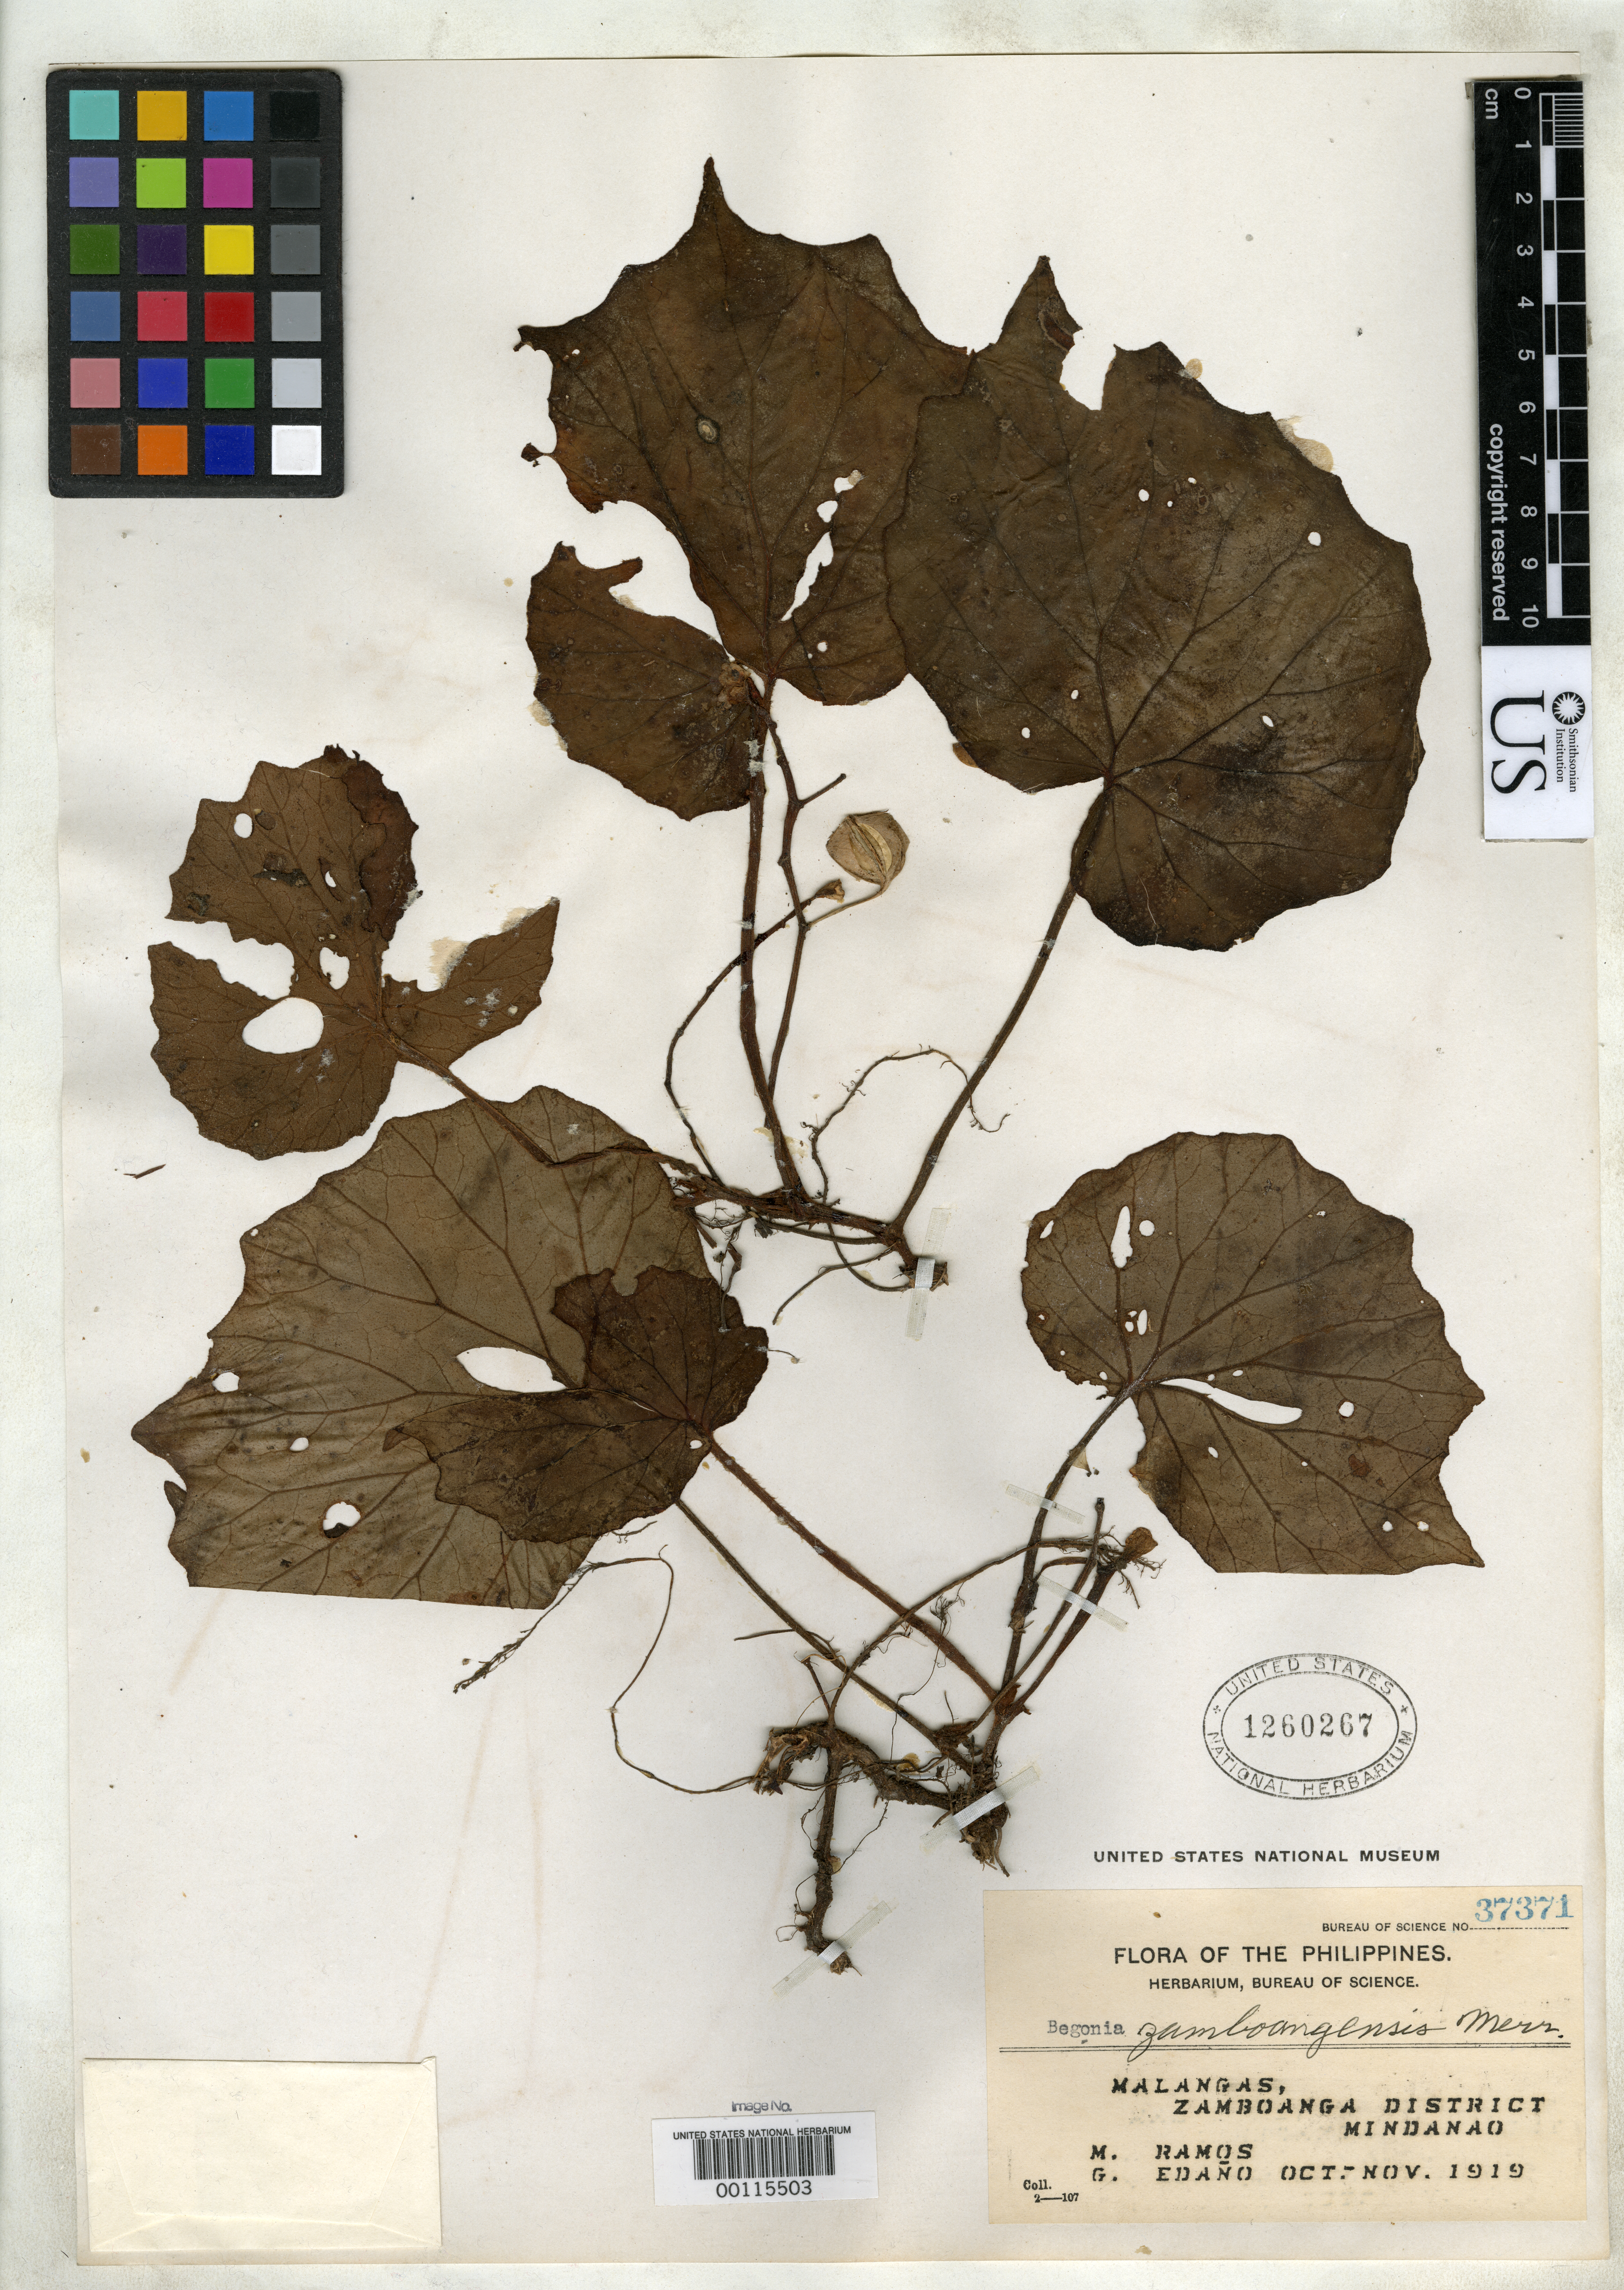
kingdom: Plantae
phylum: Tracheophyta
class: Magnoliopsida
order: Cucurbitales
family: Begoniaceae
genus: Begonia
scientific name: Begonia zamboangensis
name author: Merr.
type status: Isotype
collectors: M. Ramos & G. E. Edaño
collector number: Bur. Sci. 37371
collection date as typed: Nov 1919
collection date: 1919-11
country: Philippines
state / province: Zamboanga Peninsula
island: Mindanao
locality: Malangas.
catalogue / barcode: US 1260267